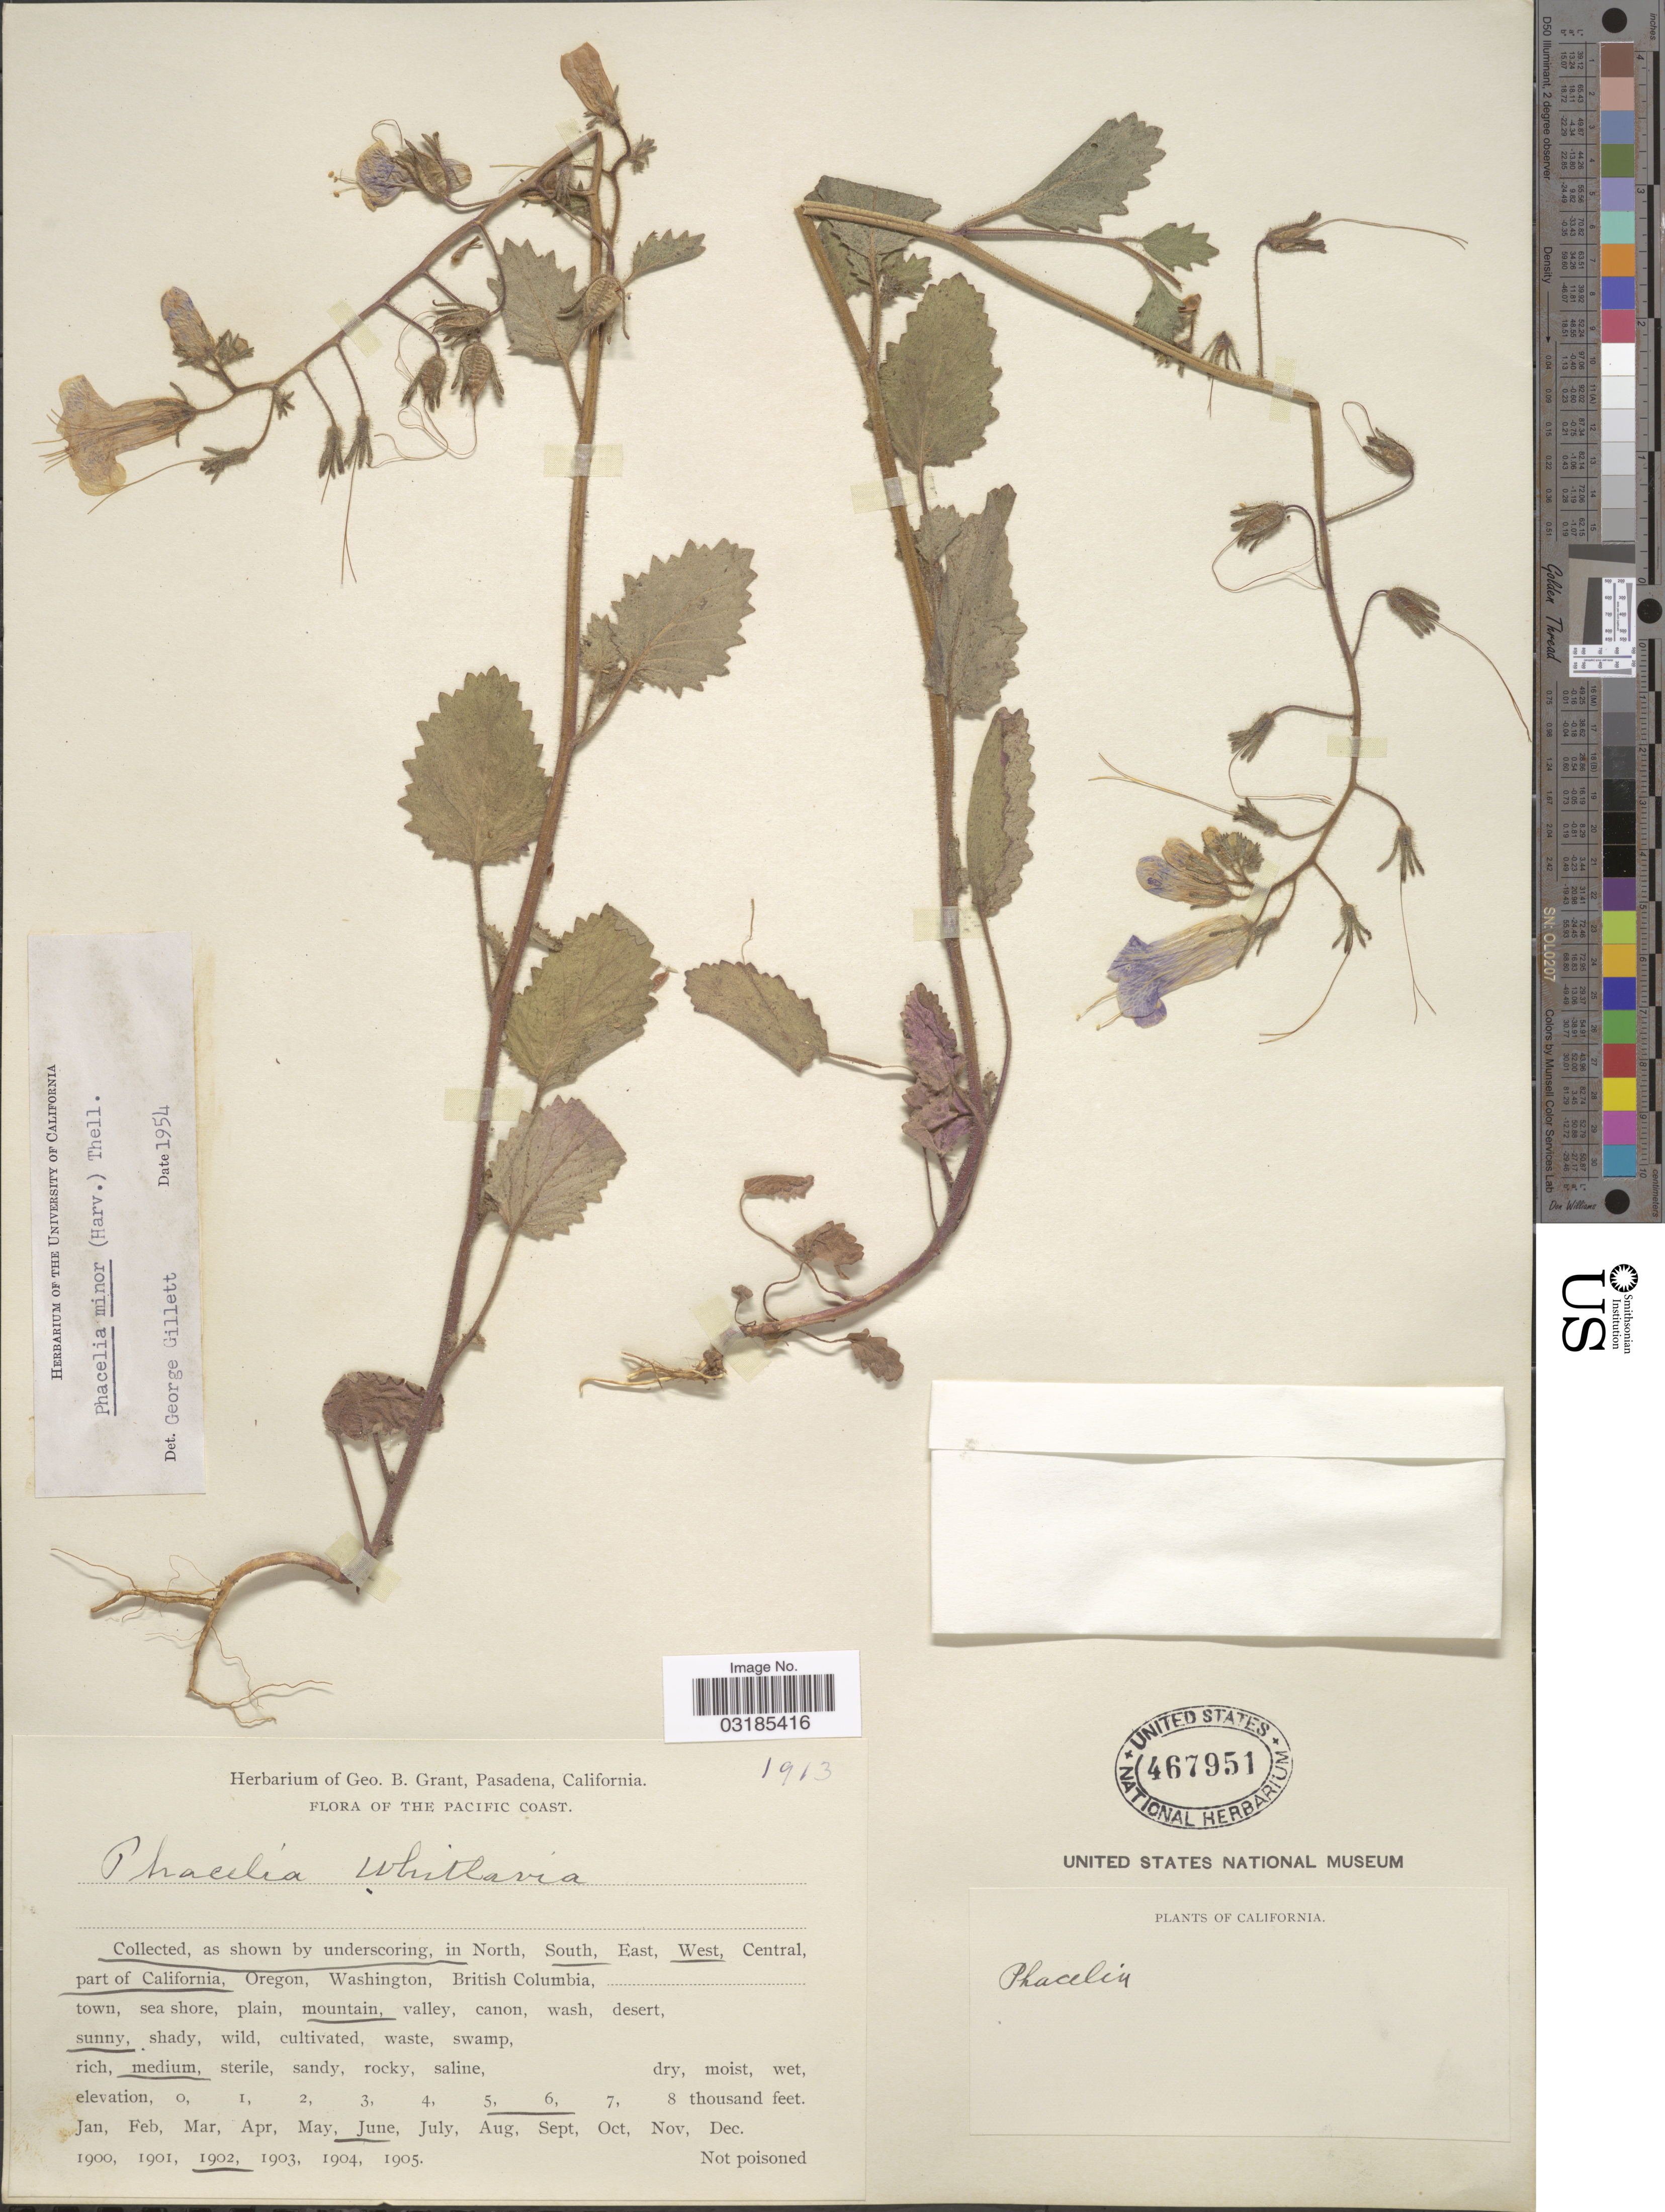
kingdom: Plantae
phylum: Tracheophyta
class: Magnoliopsida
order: Boraginales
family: Hydrophyllaceae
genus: Phacelia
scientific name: Phacelia minor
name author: (Harv.) Thell.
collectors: ex herb. Geo. B. Grant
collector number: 1913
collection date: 1902-06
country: United States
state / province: California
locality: The Pacific Coast. South, West, part of California. Mountain.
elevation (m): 1829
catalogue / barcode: US 467951